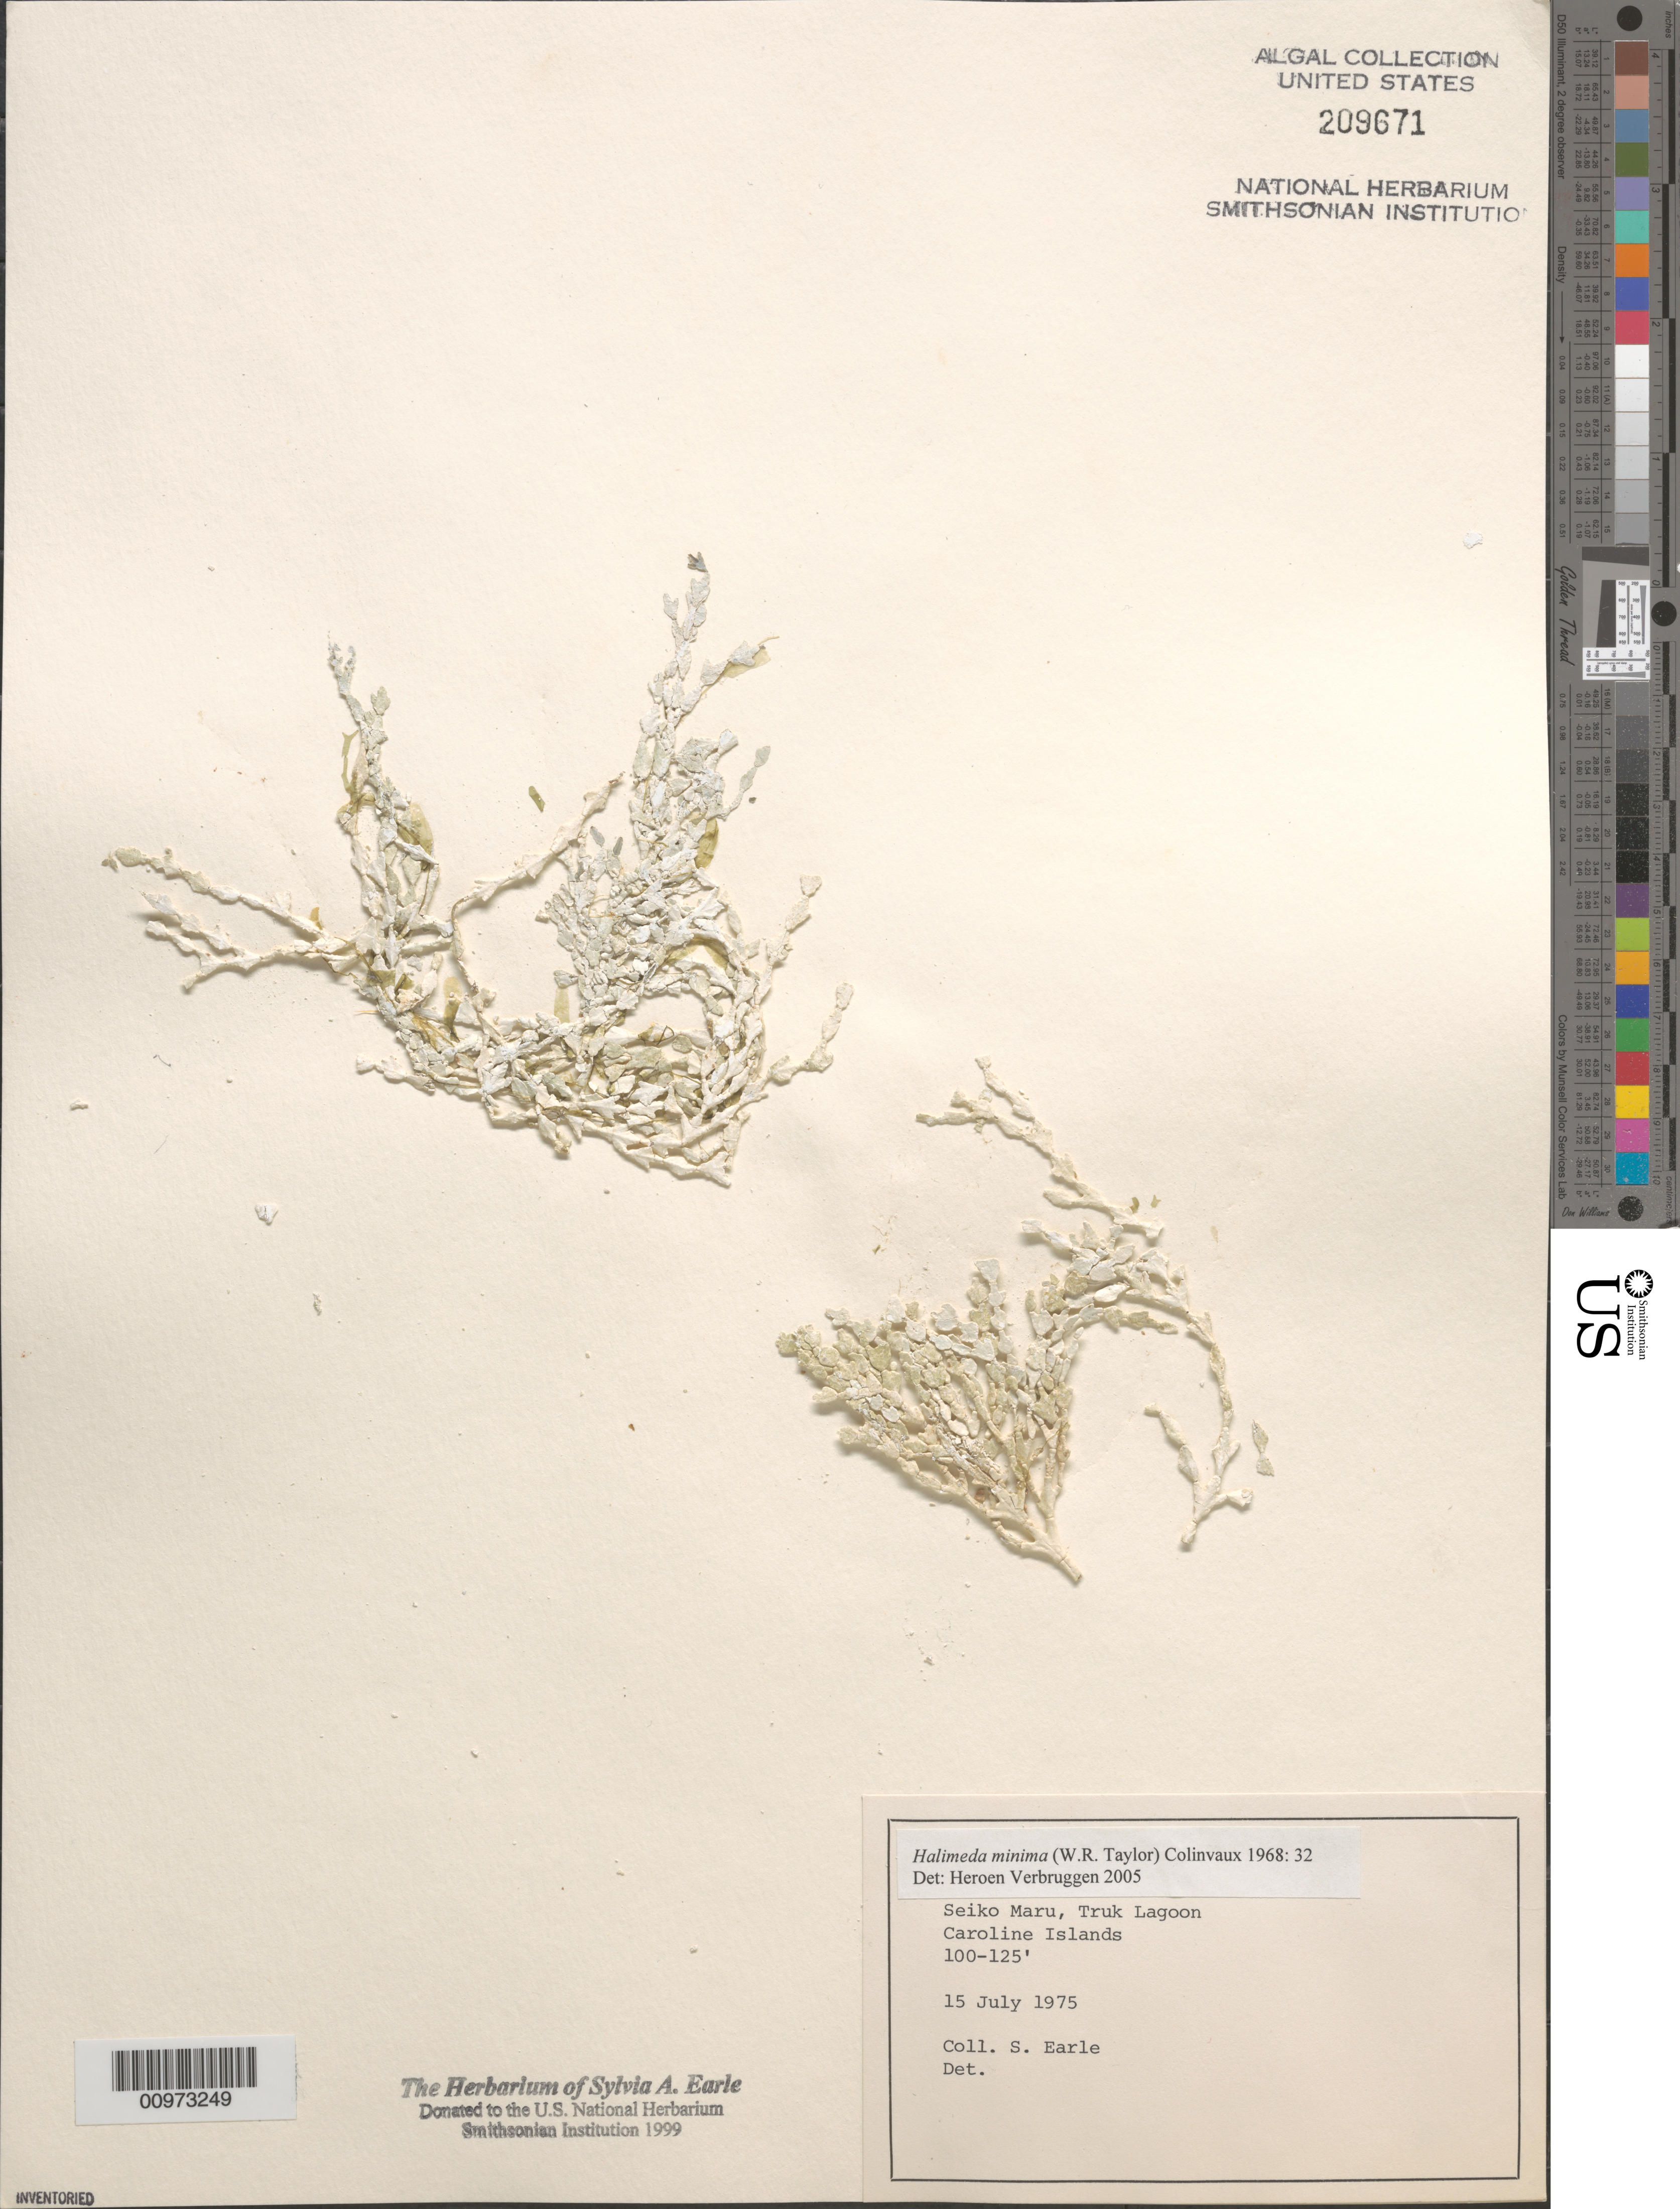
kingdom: Plantae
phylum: Chlorophyta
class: Ulvophyceae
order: Bryopsidales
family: Halimedaceae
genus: Halimeda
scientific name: Halimeda minima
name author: (W.R. Taylor) Hillis-Colinvaux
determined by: Verbruggen, H.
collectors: S. A. Earle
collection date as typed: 15 Jul 1975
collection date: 1975-07-15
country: Micronesia, Federated States of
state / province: Truk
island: Truk (Chuuk) Is.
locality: Chuuk Lagoon (Truk Lagoon), Seiko Maru shipwreck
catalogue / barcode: US 209671